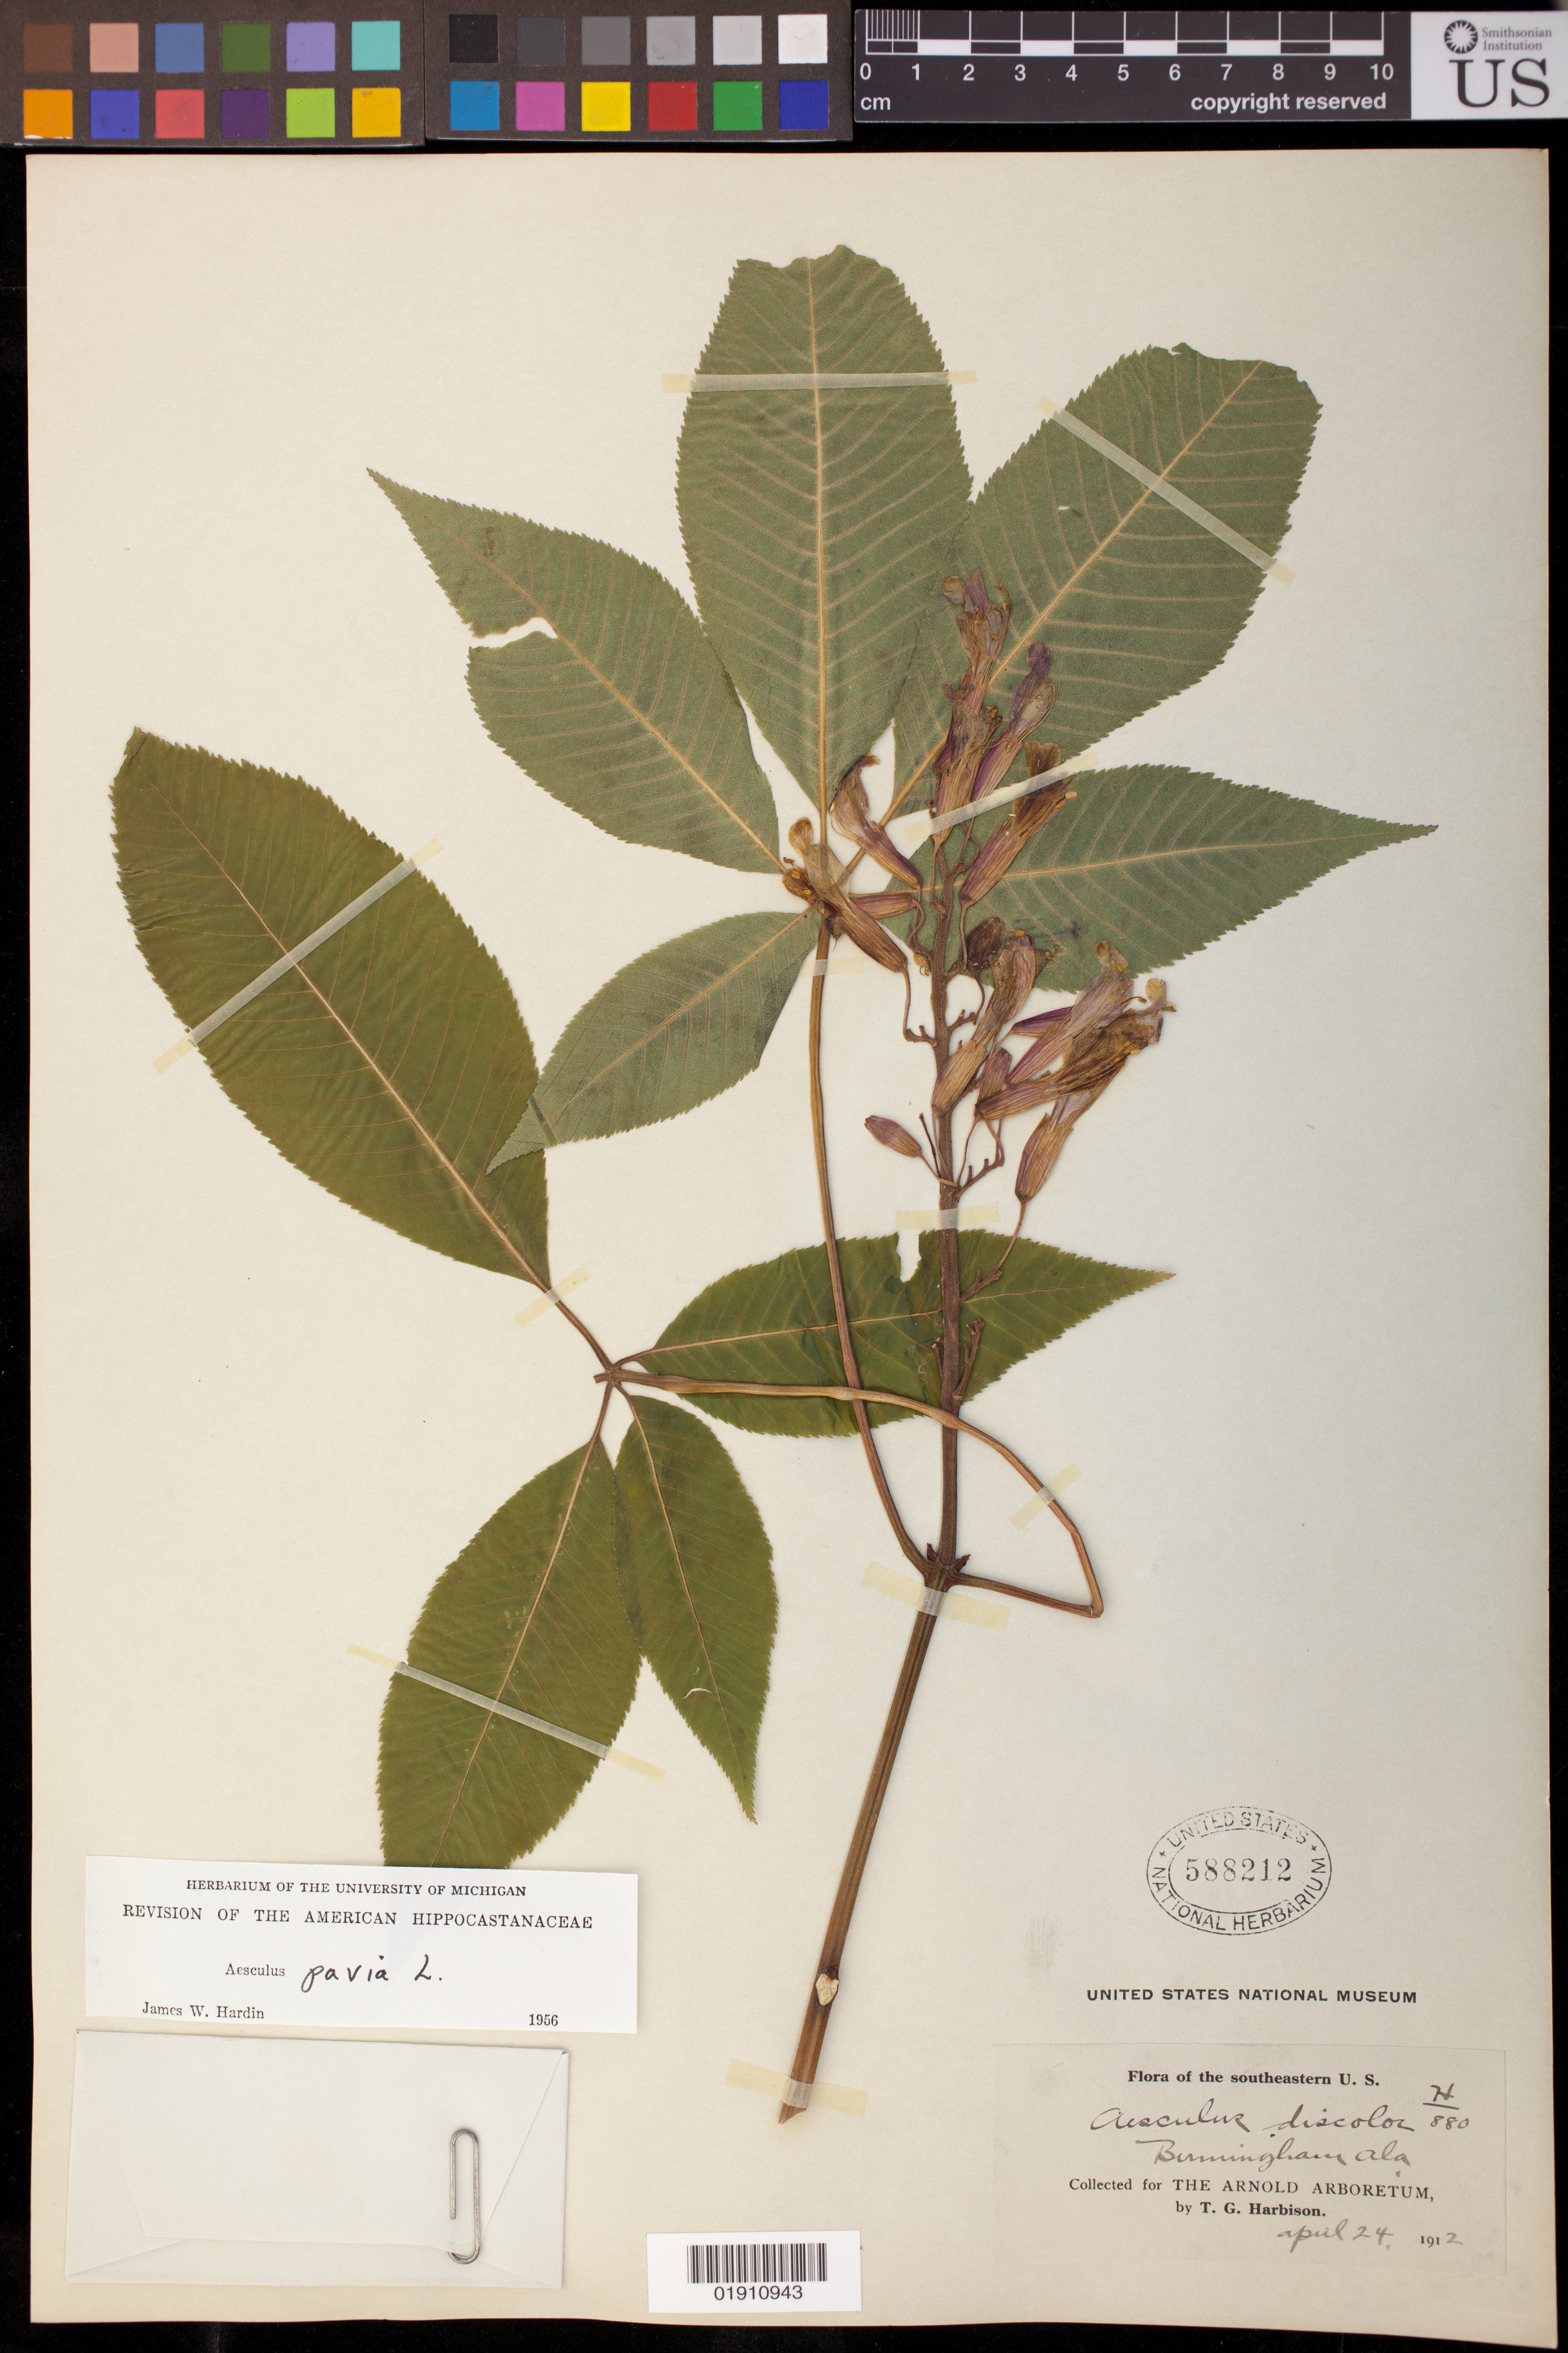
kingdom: Plantae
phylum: Tracheophyta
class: Magnoliopsida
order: Sapindales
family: Sapindaceae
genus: Aesculus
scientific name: Aesculus pavia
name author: L.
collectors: T. Harbison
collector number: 880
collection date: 1912-04-24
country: United States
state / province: Alabama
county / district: Jefferson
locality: Birmingham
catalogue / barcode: US 588212